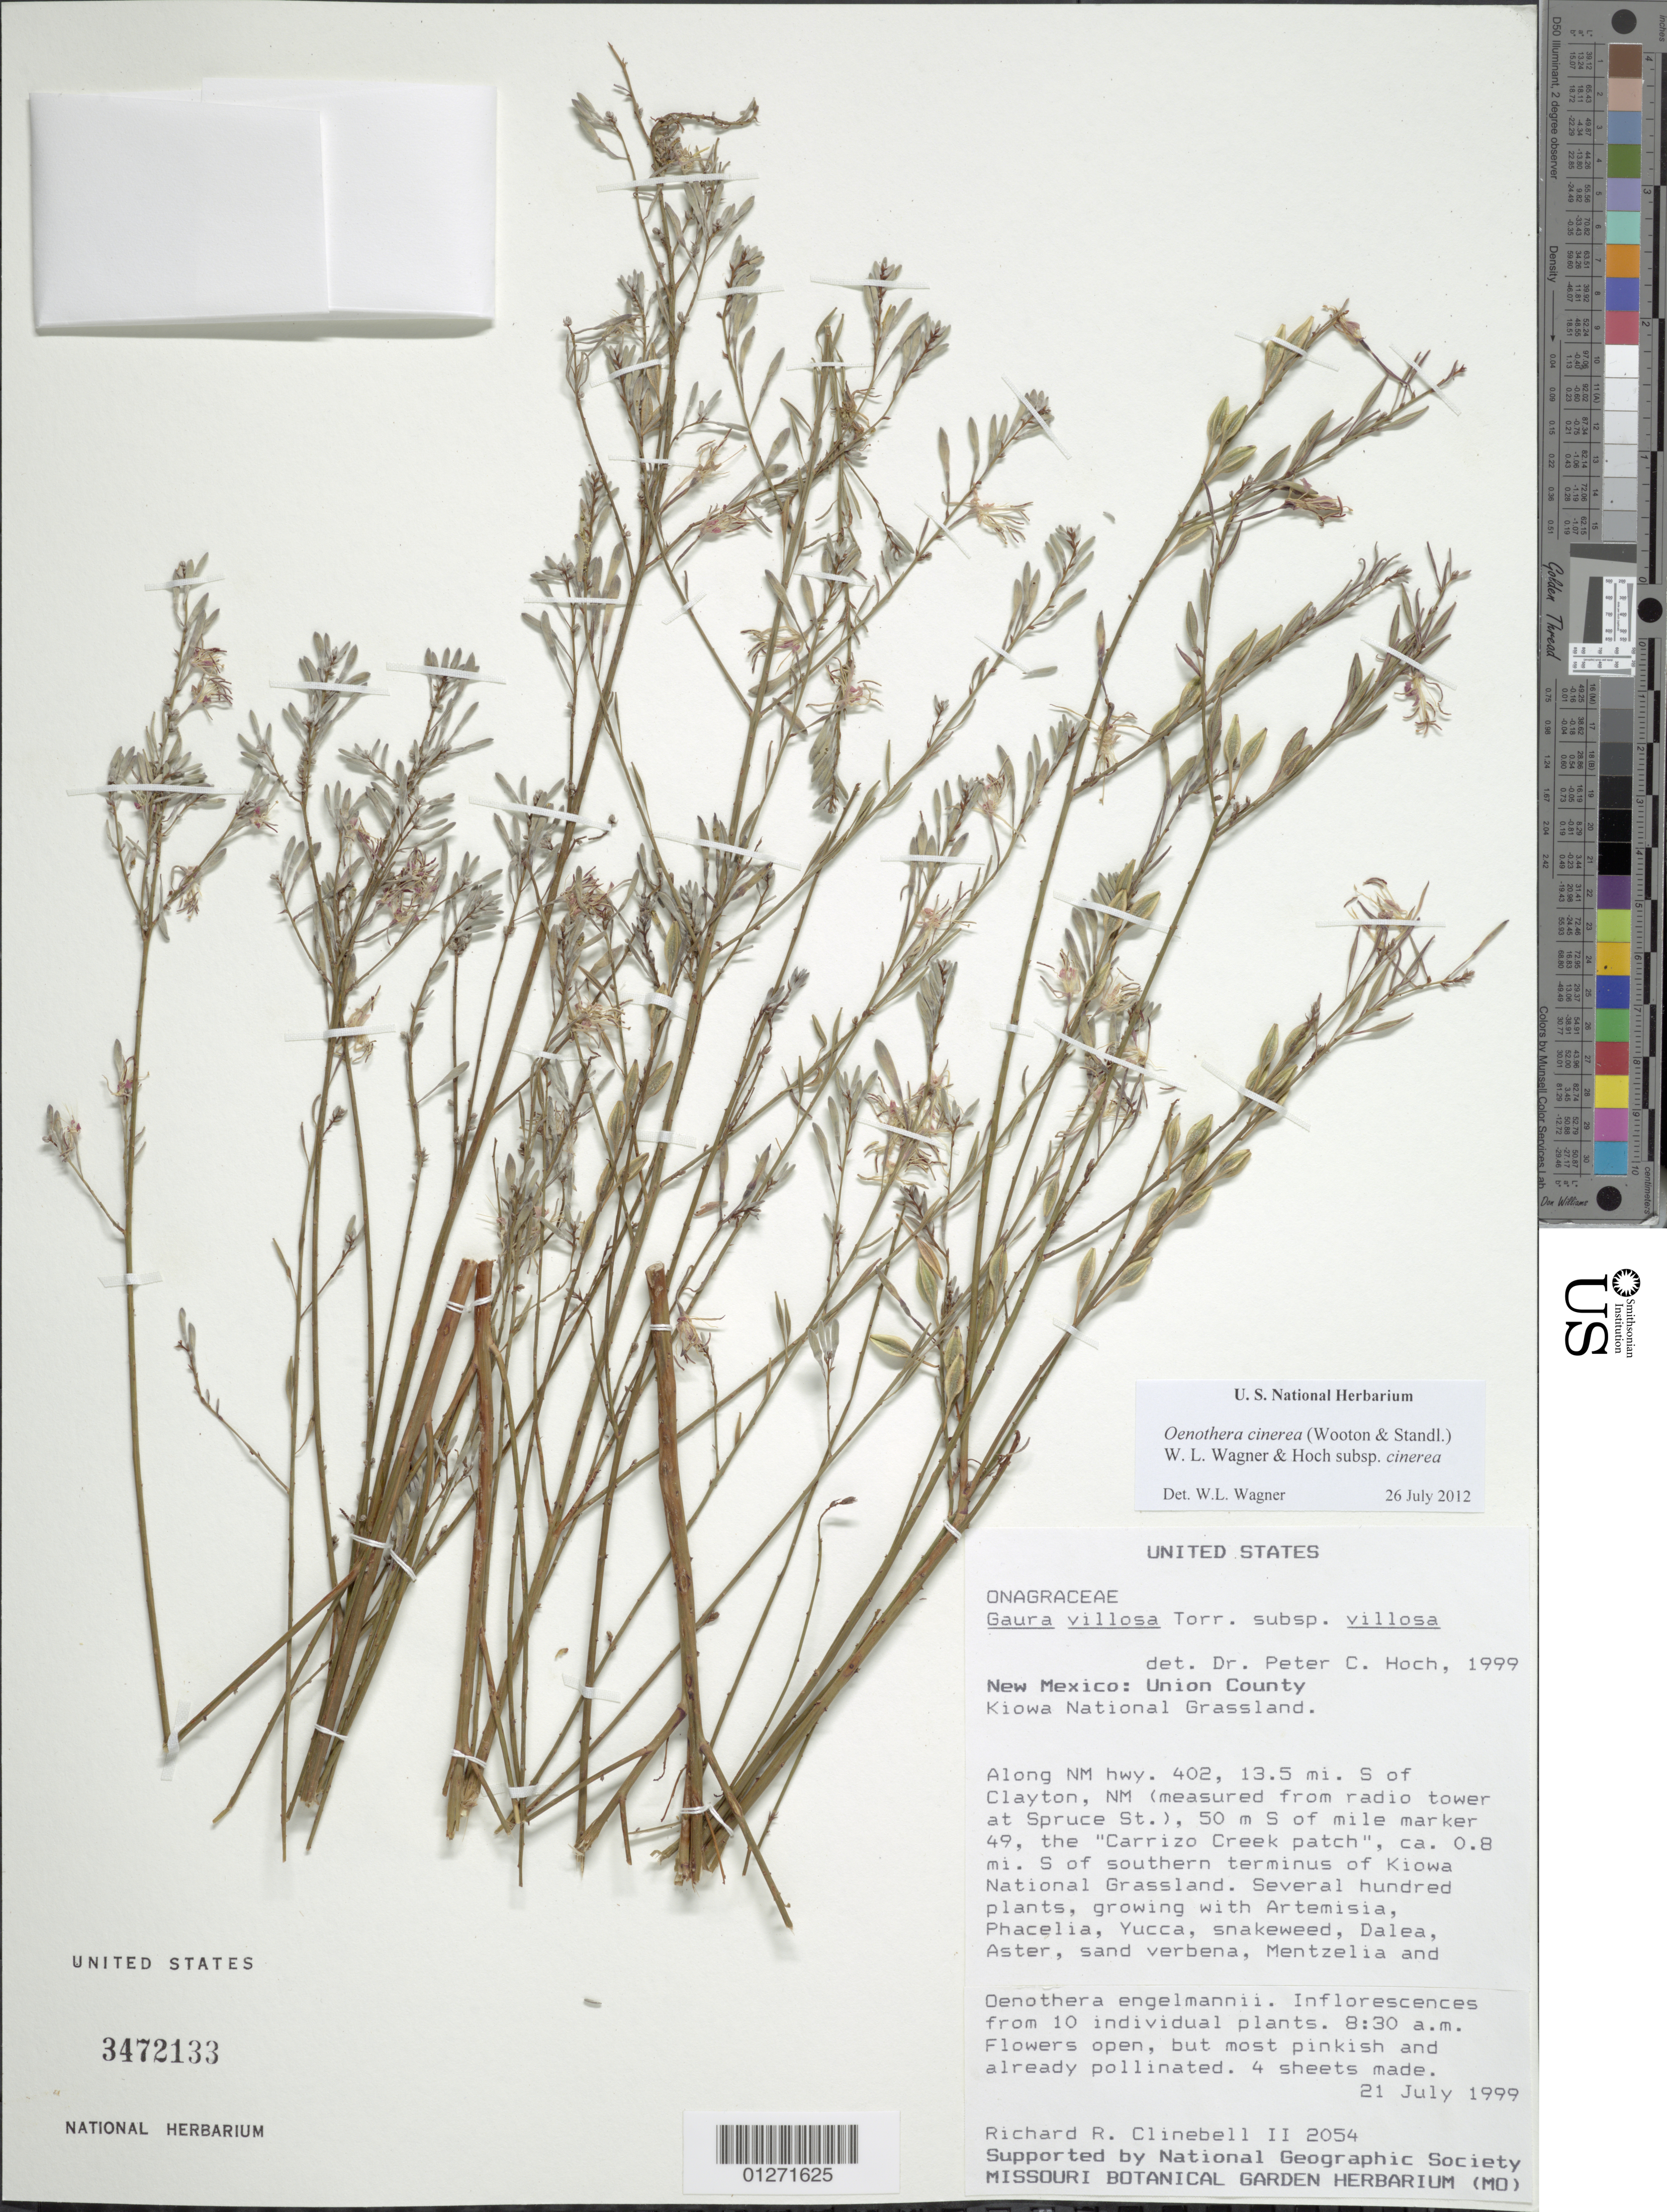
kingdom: Plantae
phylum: Tracheophyta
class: Magnoliopsida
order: Myrtales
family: Onagraceae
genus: Oenothera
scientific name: Oenothera cinerea subsp. cinerea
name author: (Wooton & Standl.) W.L. Wagner & Hoch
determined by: Wagner, W. L., (BOT), Smithsonian Institution - National Museum of Natural History (UNITED STATES)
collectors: R. Clinebell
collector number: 2054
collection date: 1999-07-21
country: United States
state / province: New Mexico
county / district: Union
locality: Along NM Hwy 402, 13.5 mi S of Clayton (measured from radio tower at Spruce St.), 50 m S of mile mark 49, the "Carrizo Creek" patch, ca. 0.8 mi S of Kiowa National Grassland.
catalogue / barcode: US 3472133